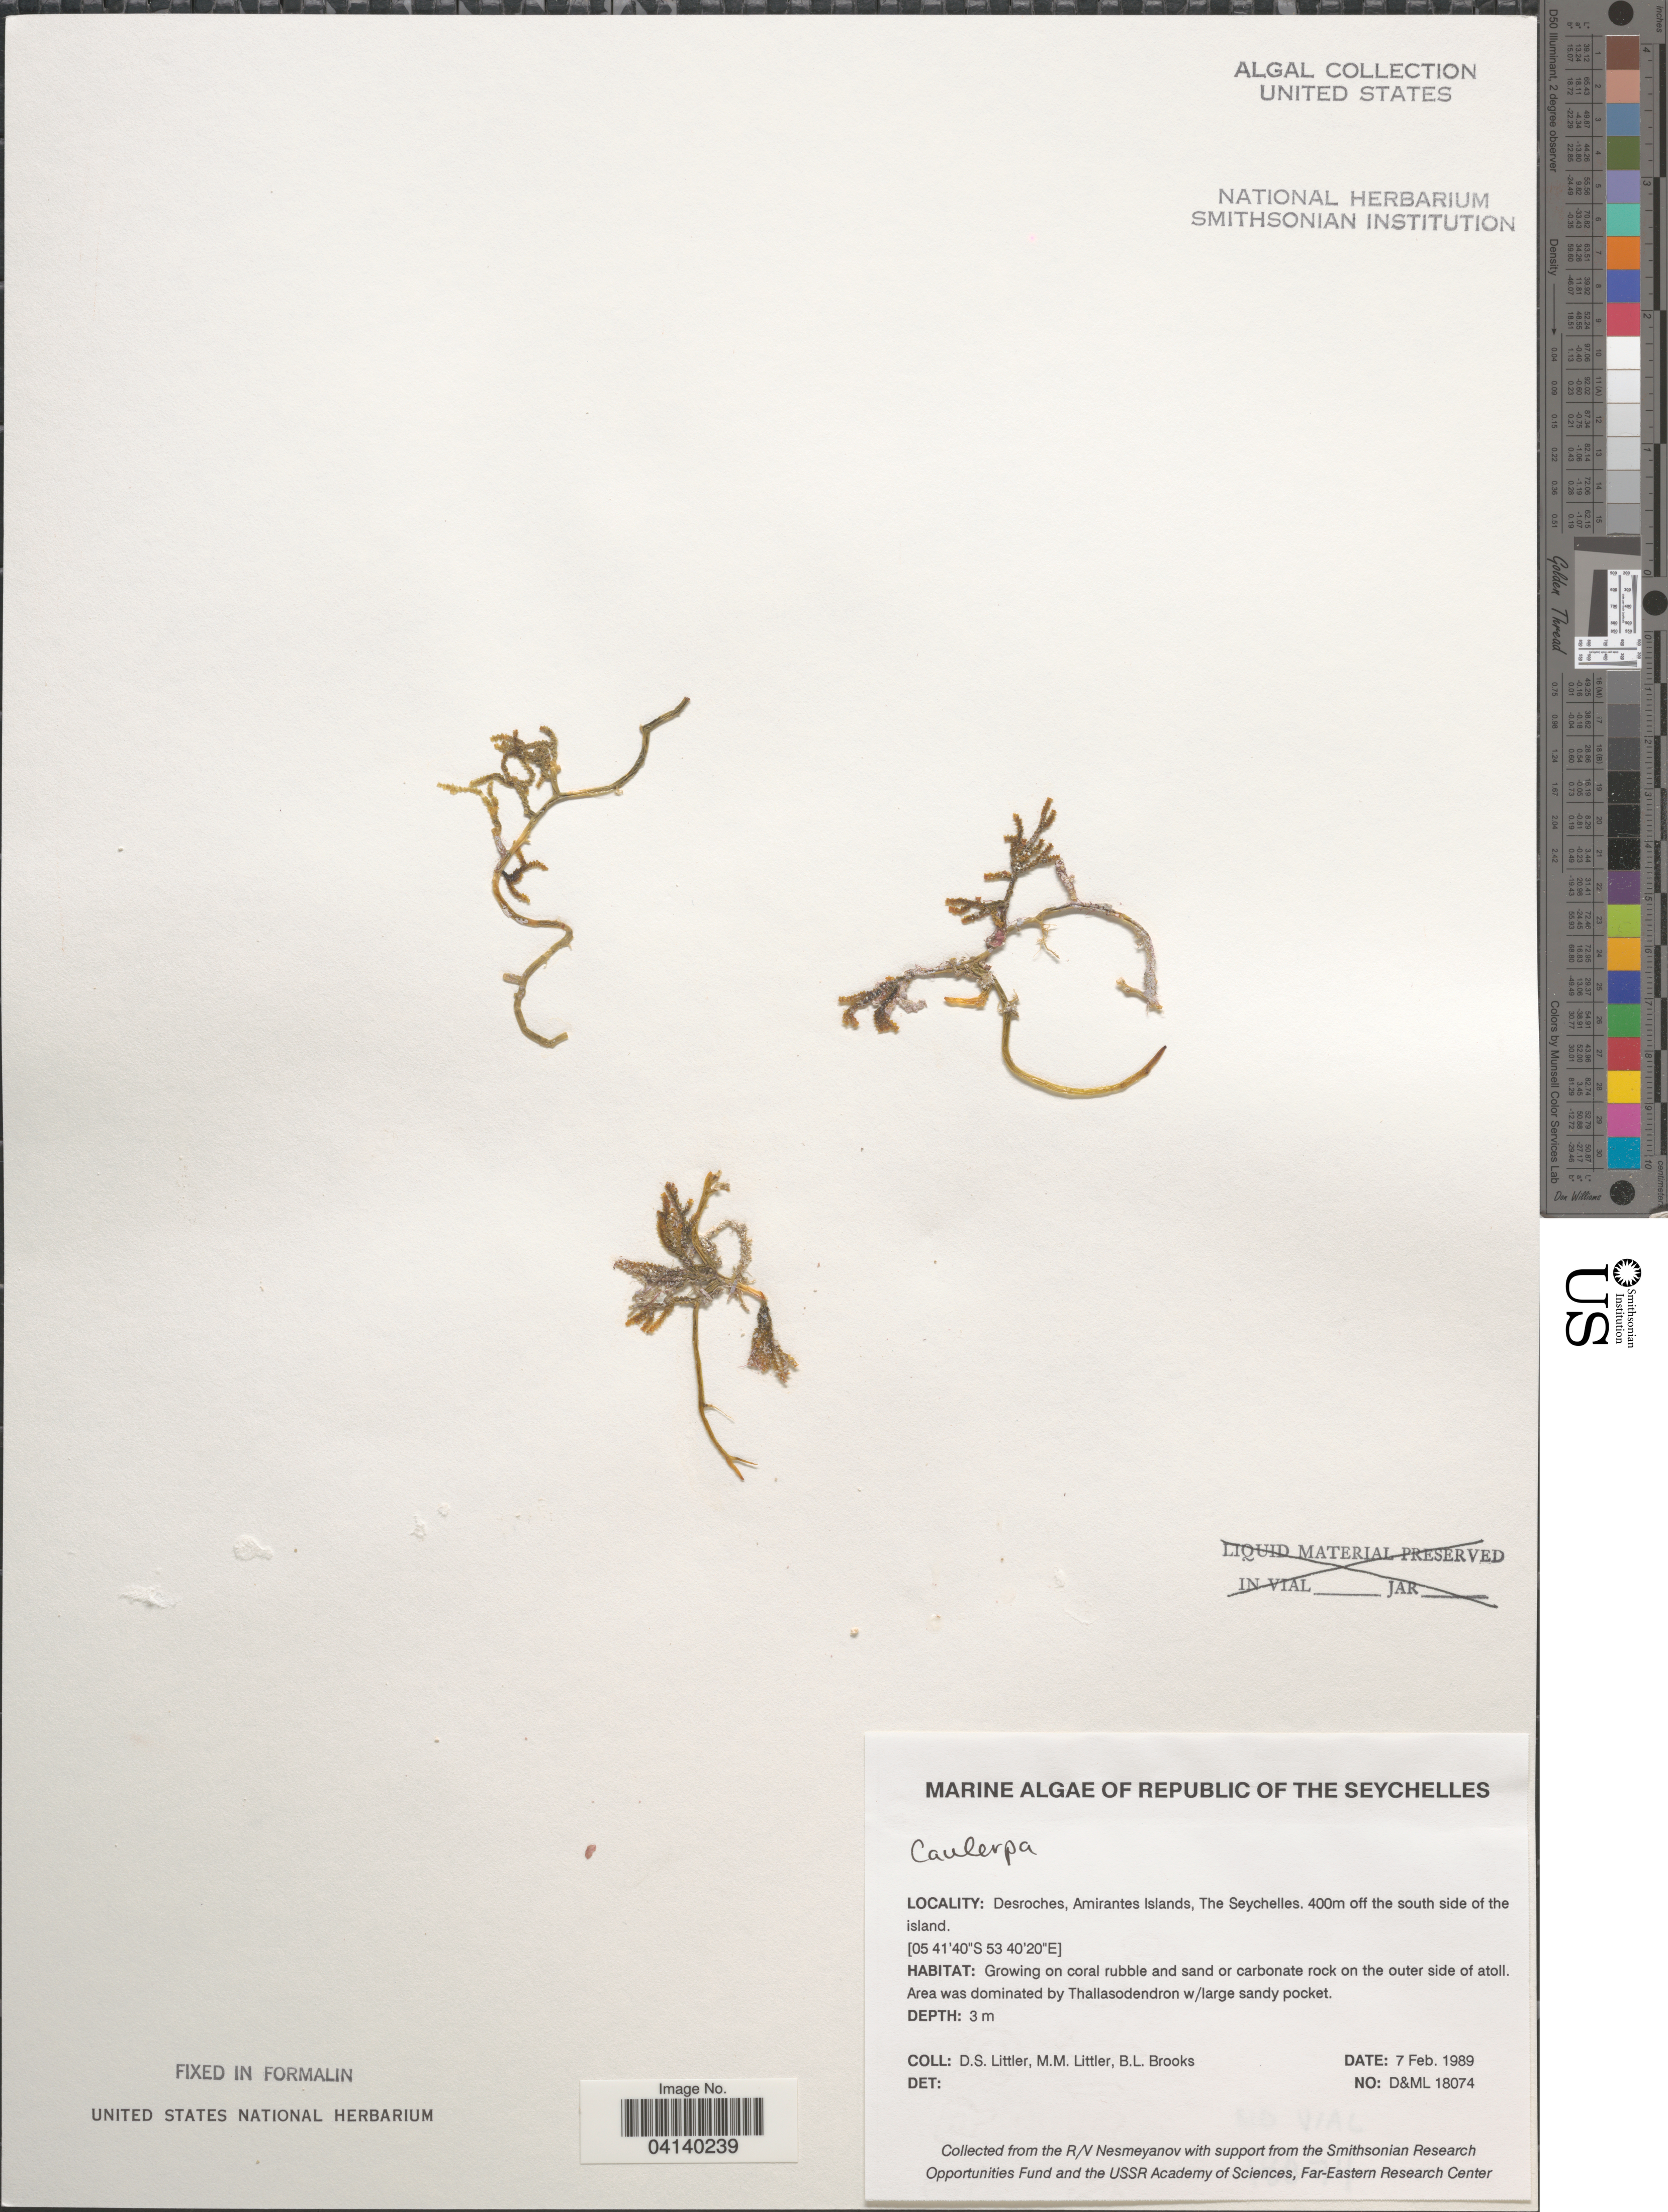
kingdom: Plantae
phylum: Chlorophyta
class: Ulvophyceae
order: Bryopsidales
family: Caulerpaceae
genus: Caulerpa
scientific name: Caulerpa sp.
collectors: D. S. Littler & B. Brooks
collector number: D&ML18074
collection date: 1989-02-07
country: Seychelles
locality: Republic of the Seychelles. Desroches, Amirantes Islands. 400m off the south side of the island.